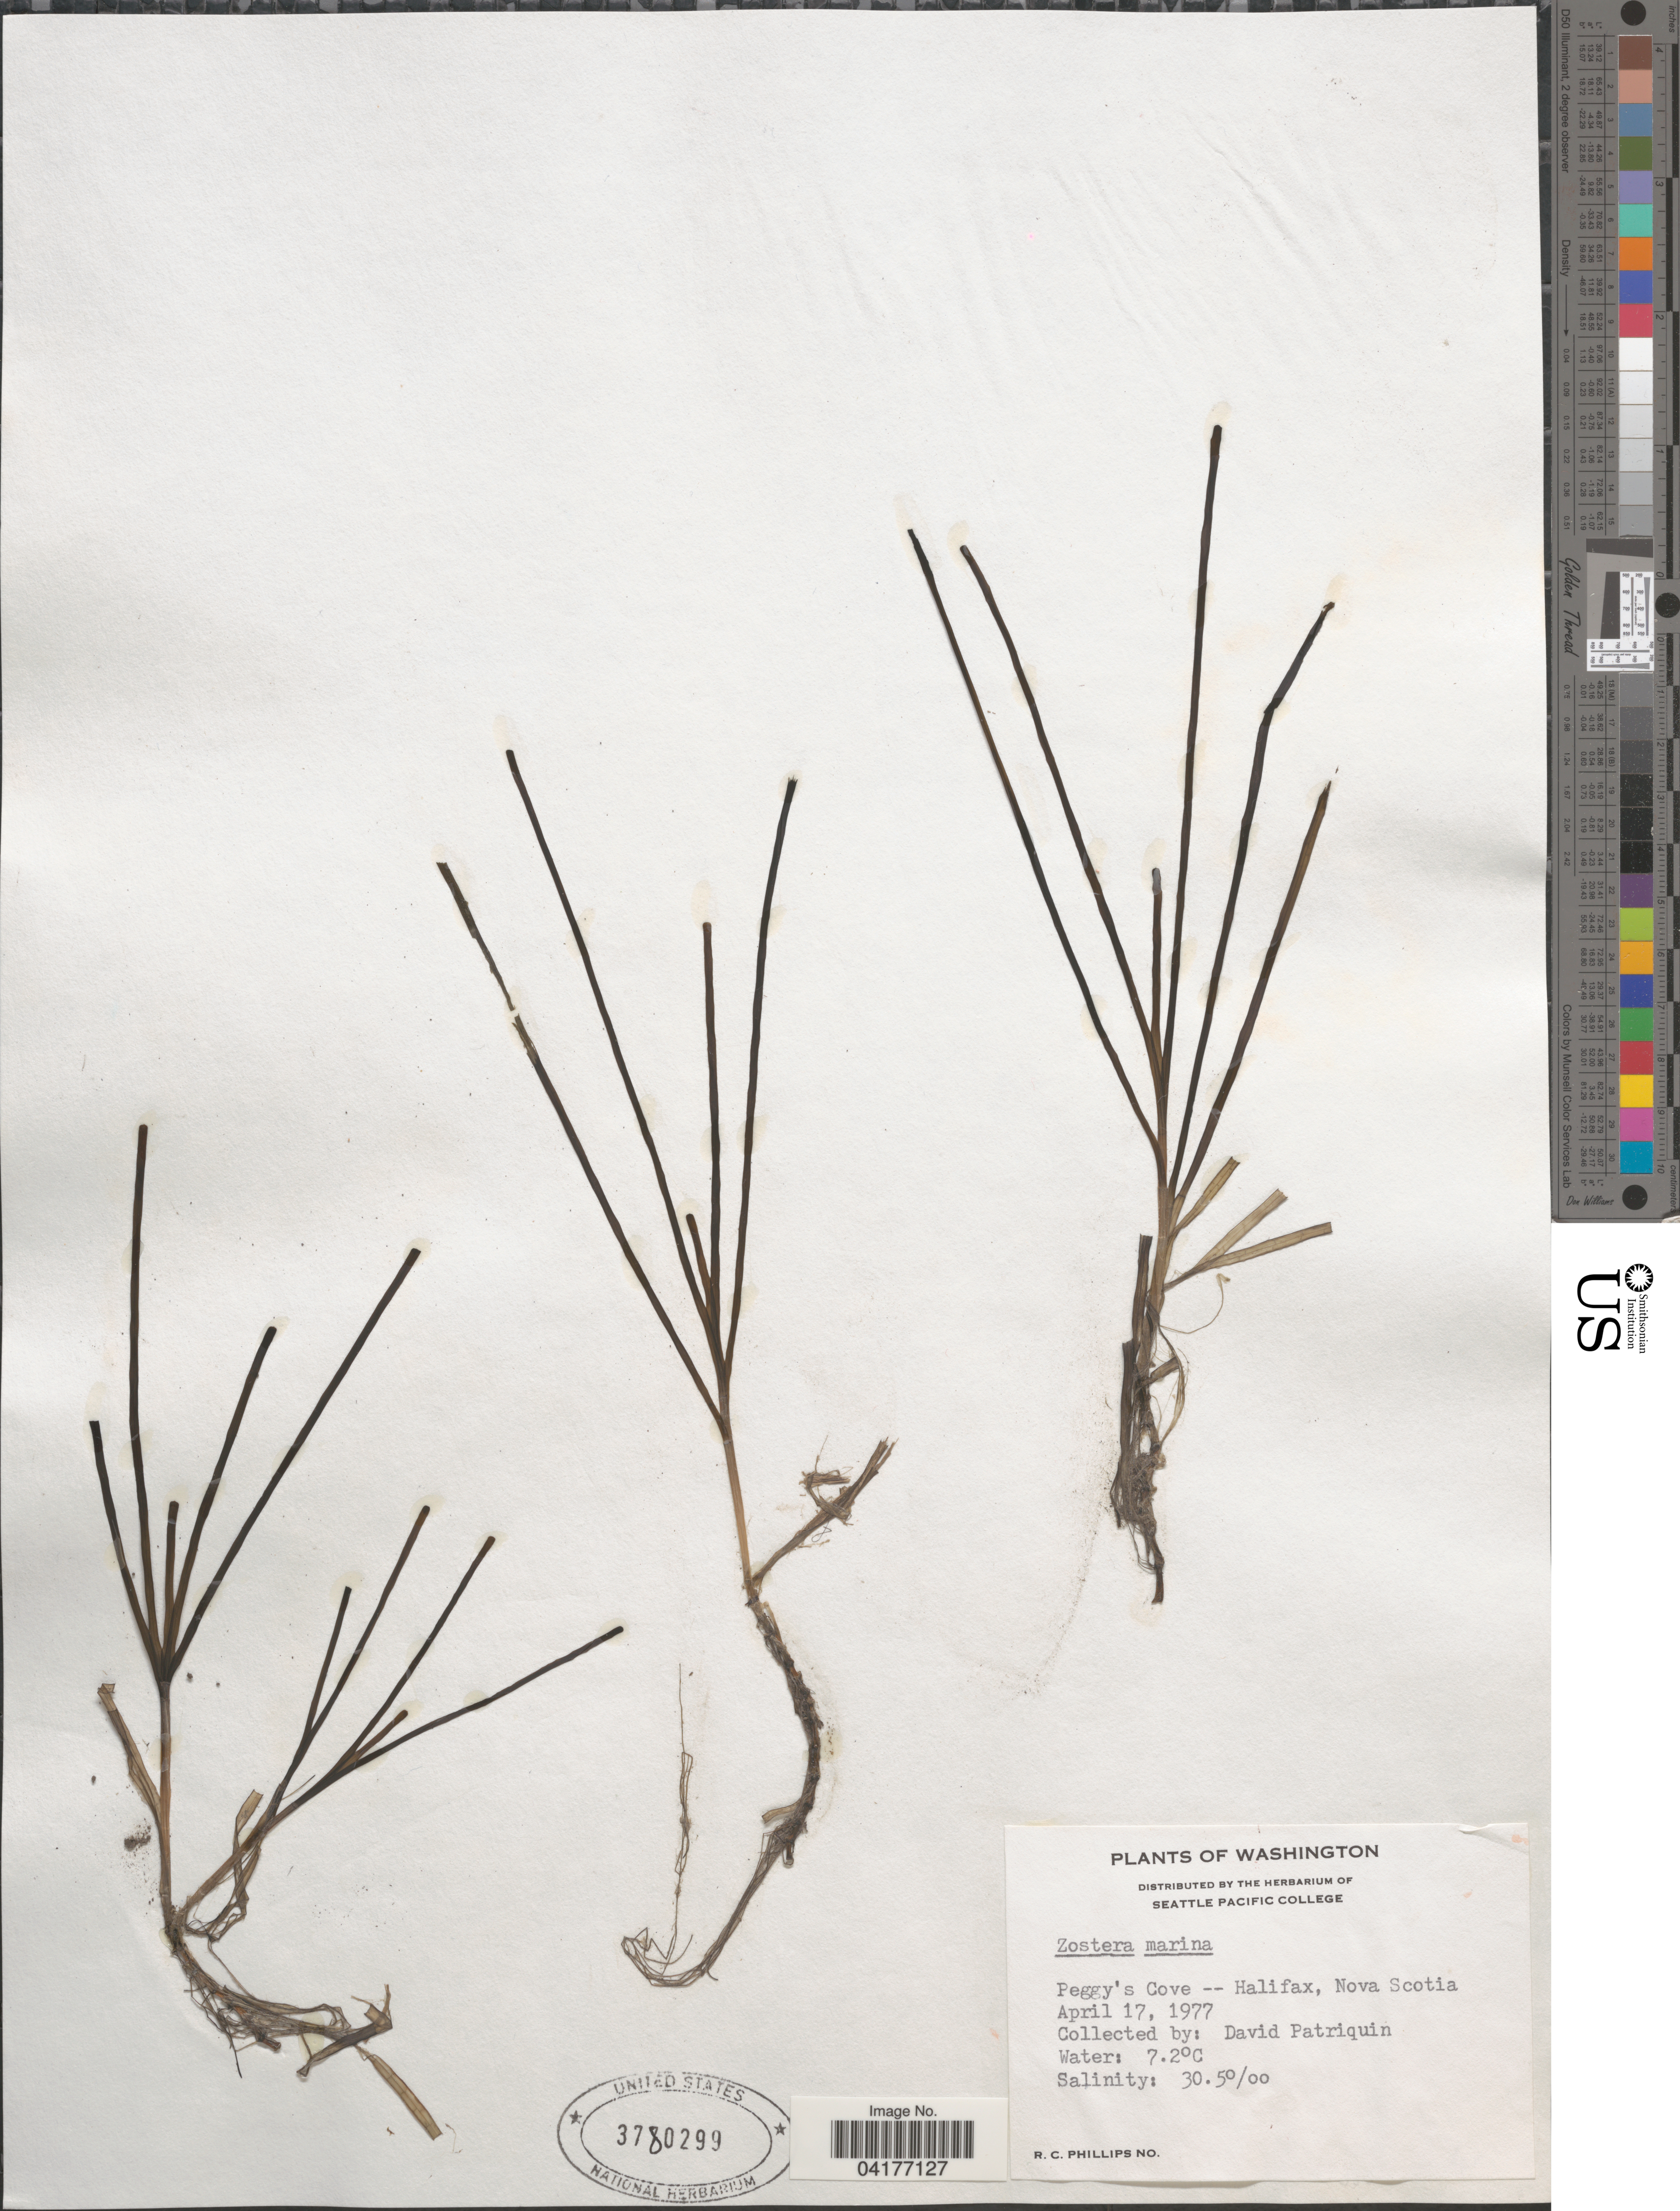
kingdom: Plantae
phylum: Tracheophyta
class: Liliopsida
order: Alismatales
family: Zosteraceae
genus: Zostera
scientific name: Zostera marina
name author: L.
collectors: D. Patriquin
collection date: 1977-04-17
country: Canada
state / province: Nova Scotia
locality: Peggy's Cove -- Halifax.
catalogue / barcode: US 3780299